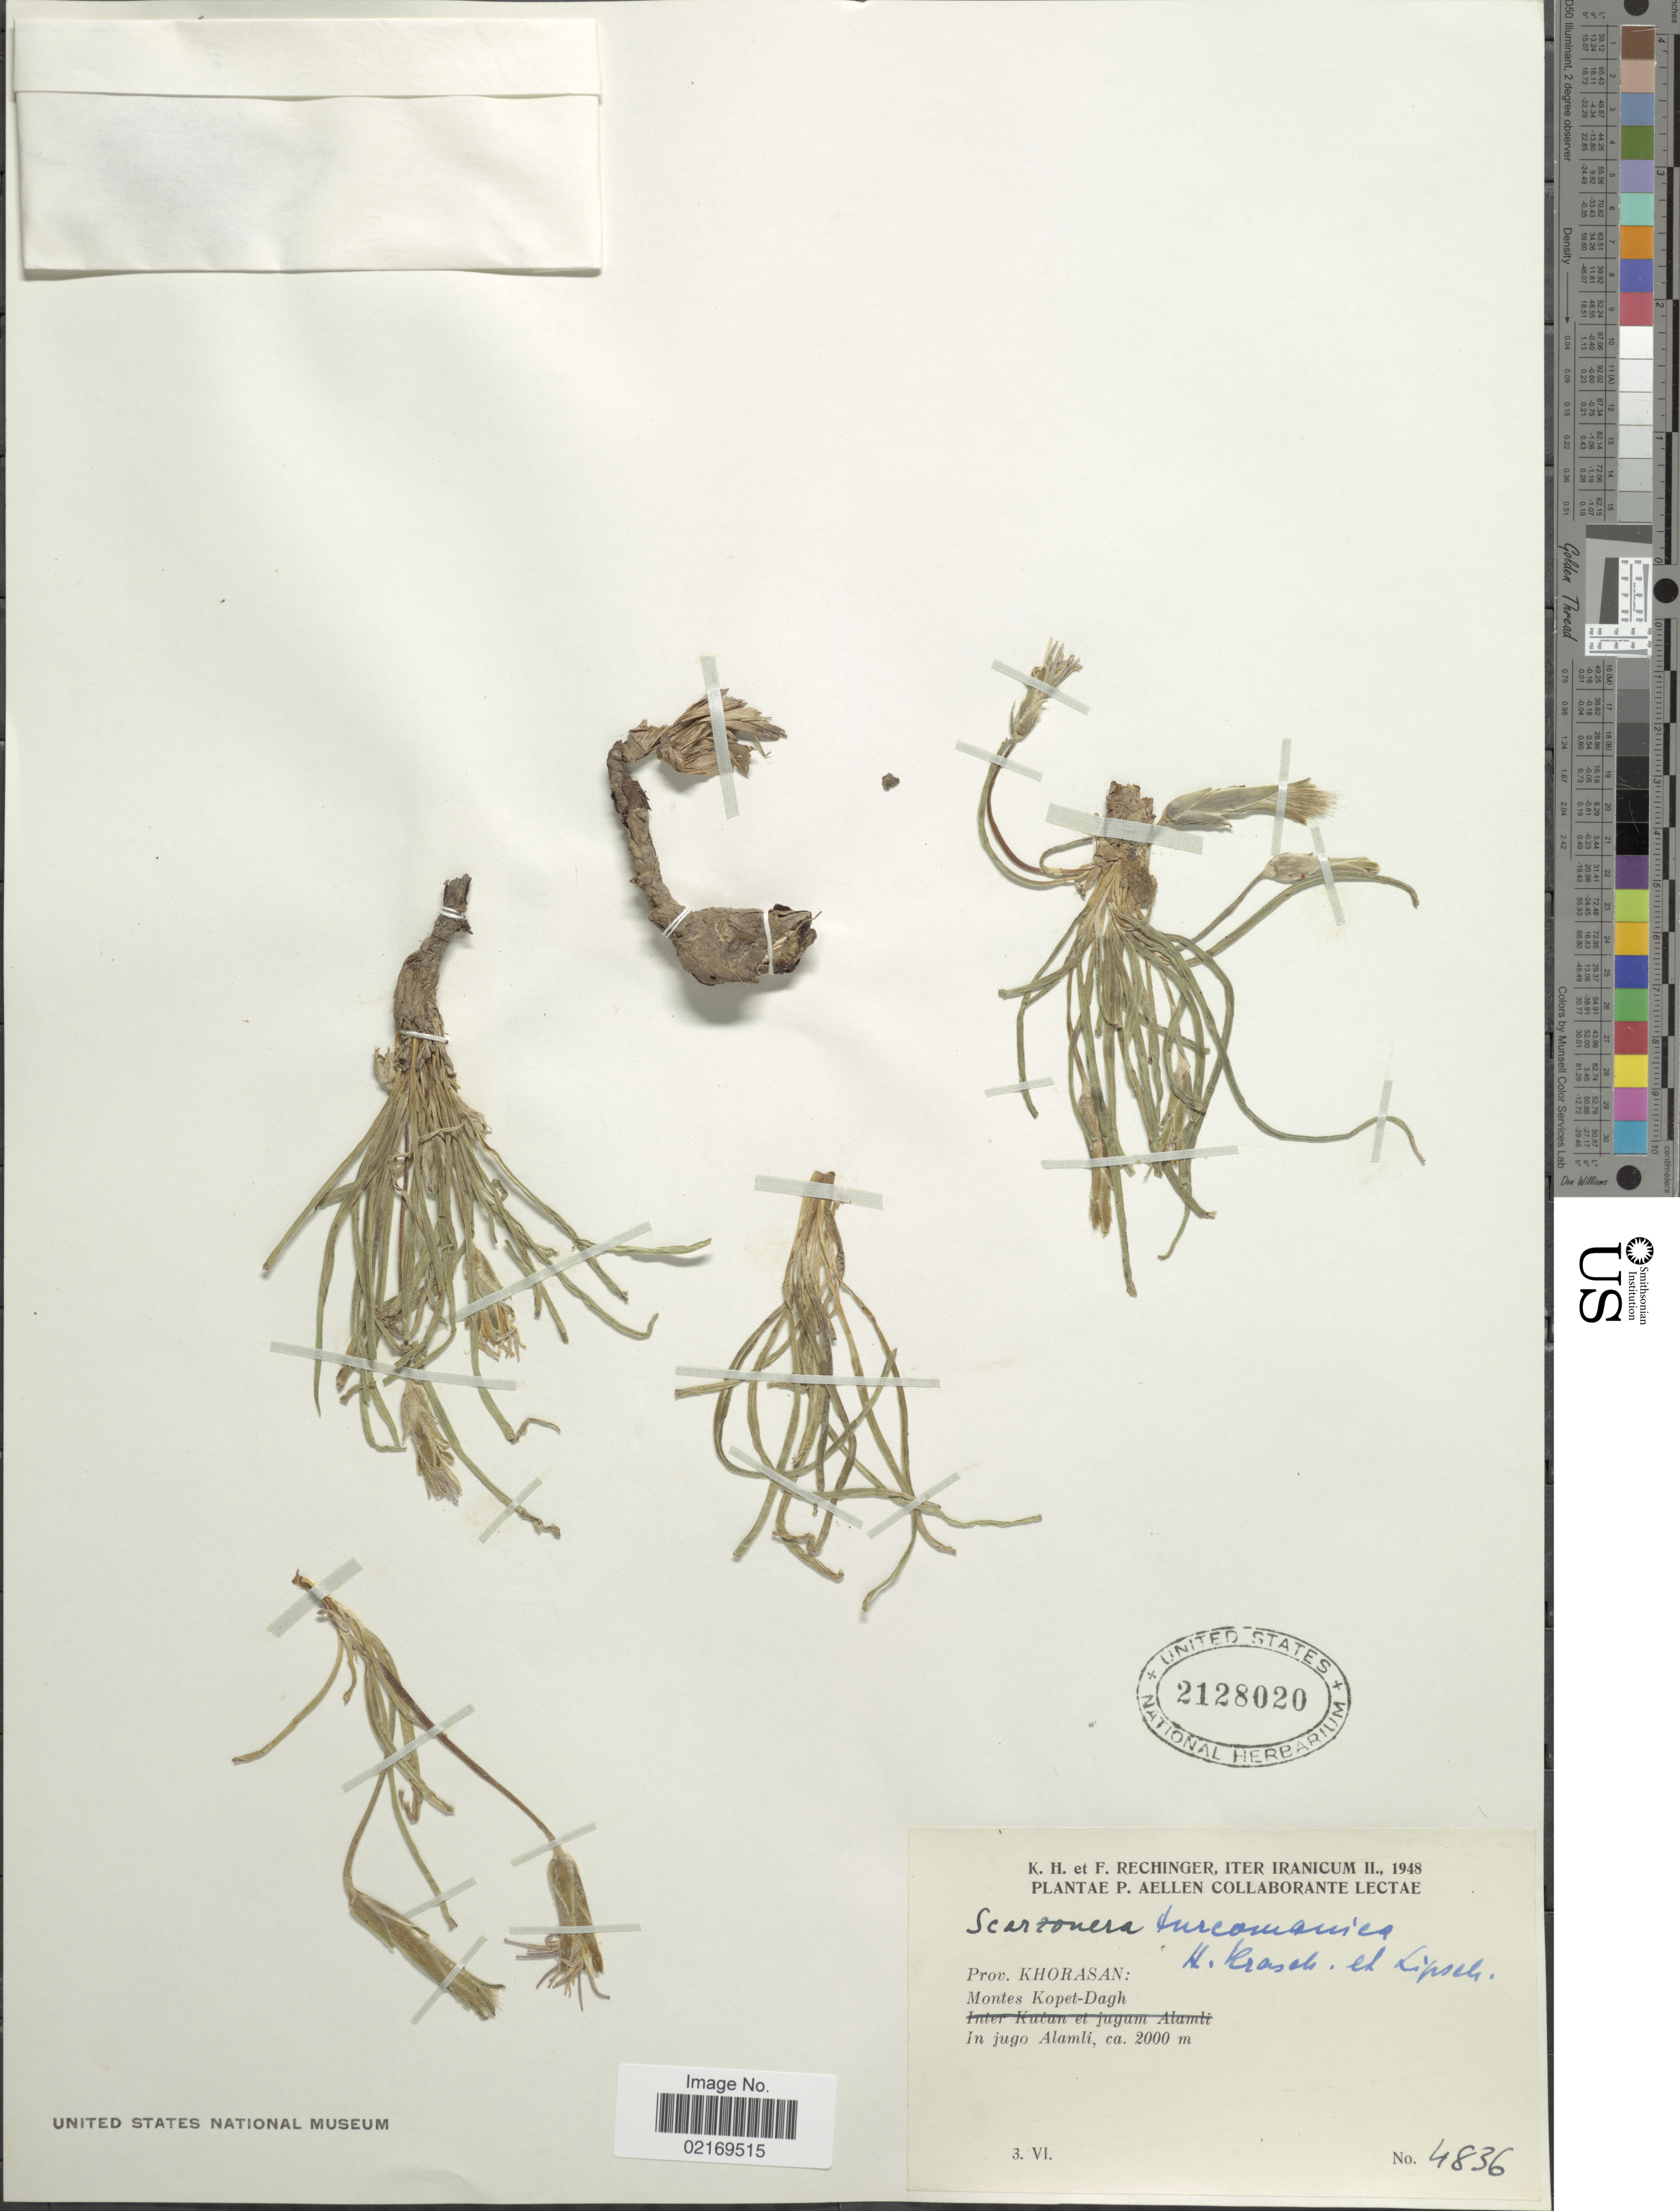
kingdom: Plantae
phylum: Tracheophyta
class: Magnoliopsida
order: Asterales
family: Asteraceae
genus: Podospermum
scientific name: Podospermum raddeana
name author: C. Winkl.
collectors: K. H. Rechinger, F. Rechinger & P. Aellen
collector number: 4836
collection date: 1948-06-03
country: Iran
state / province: Khorasan [obsolete]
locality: Khorasan, Iter Iranicum, Montes Kopet-Dagh, in jugo Alamli.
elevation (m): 2000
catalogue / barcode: US 2128020